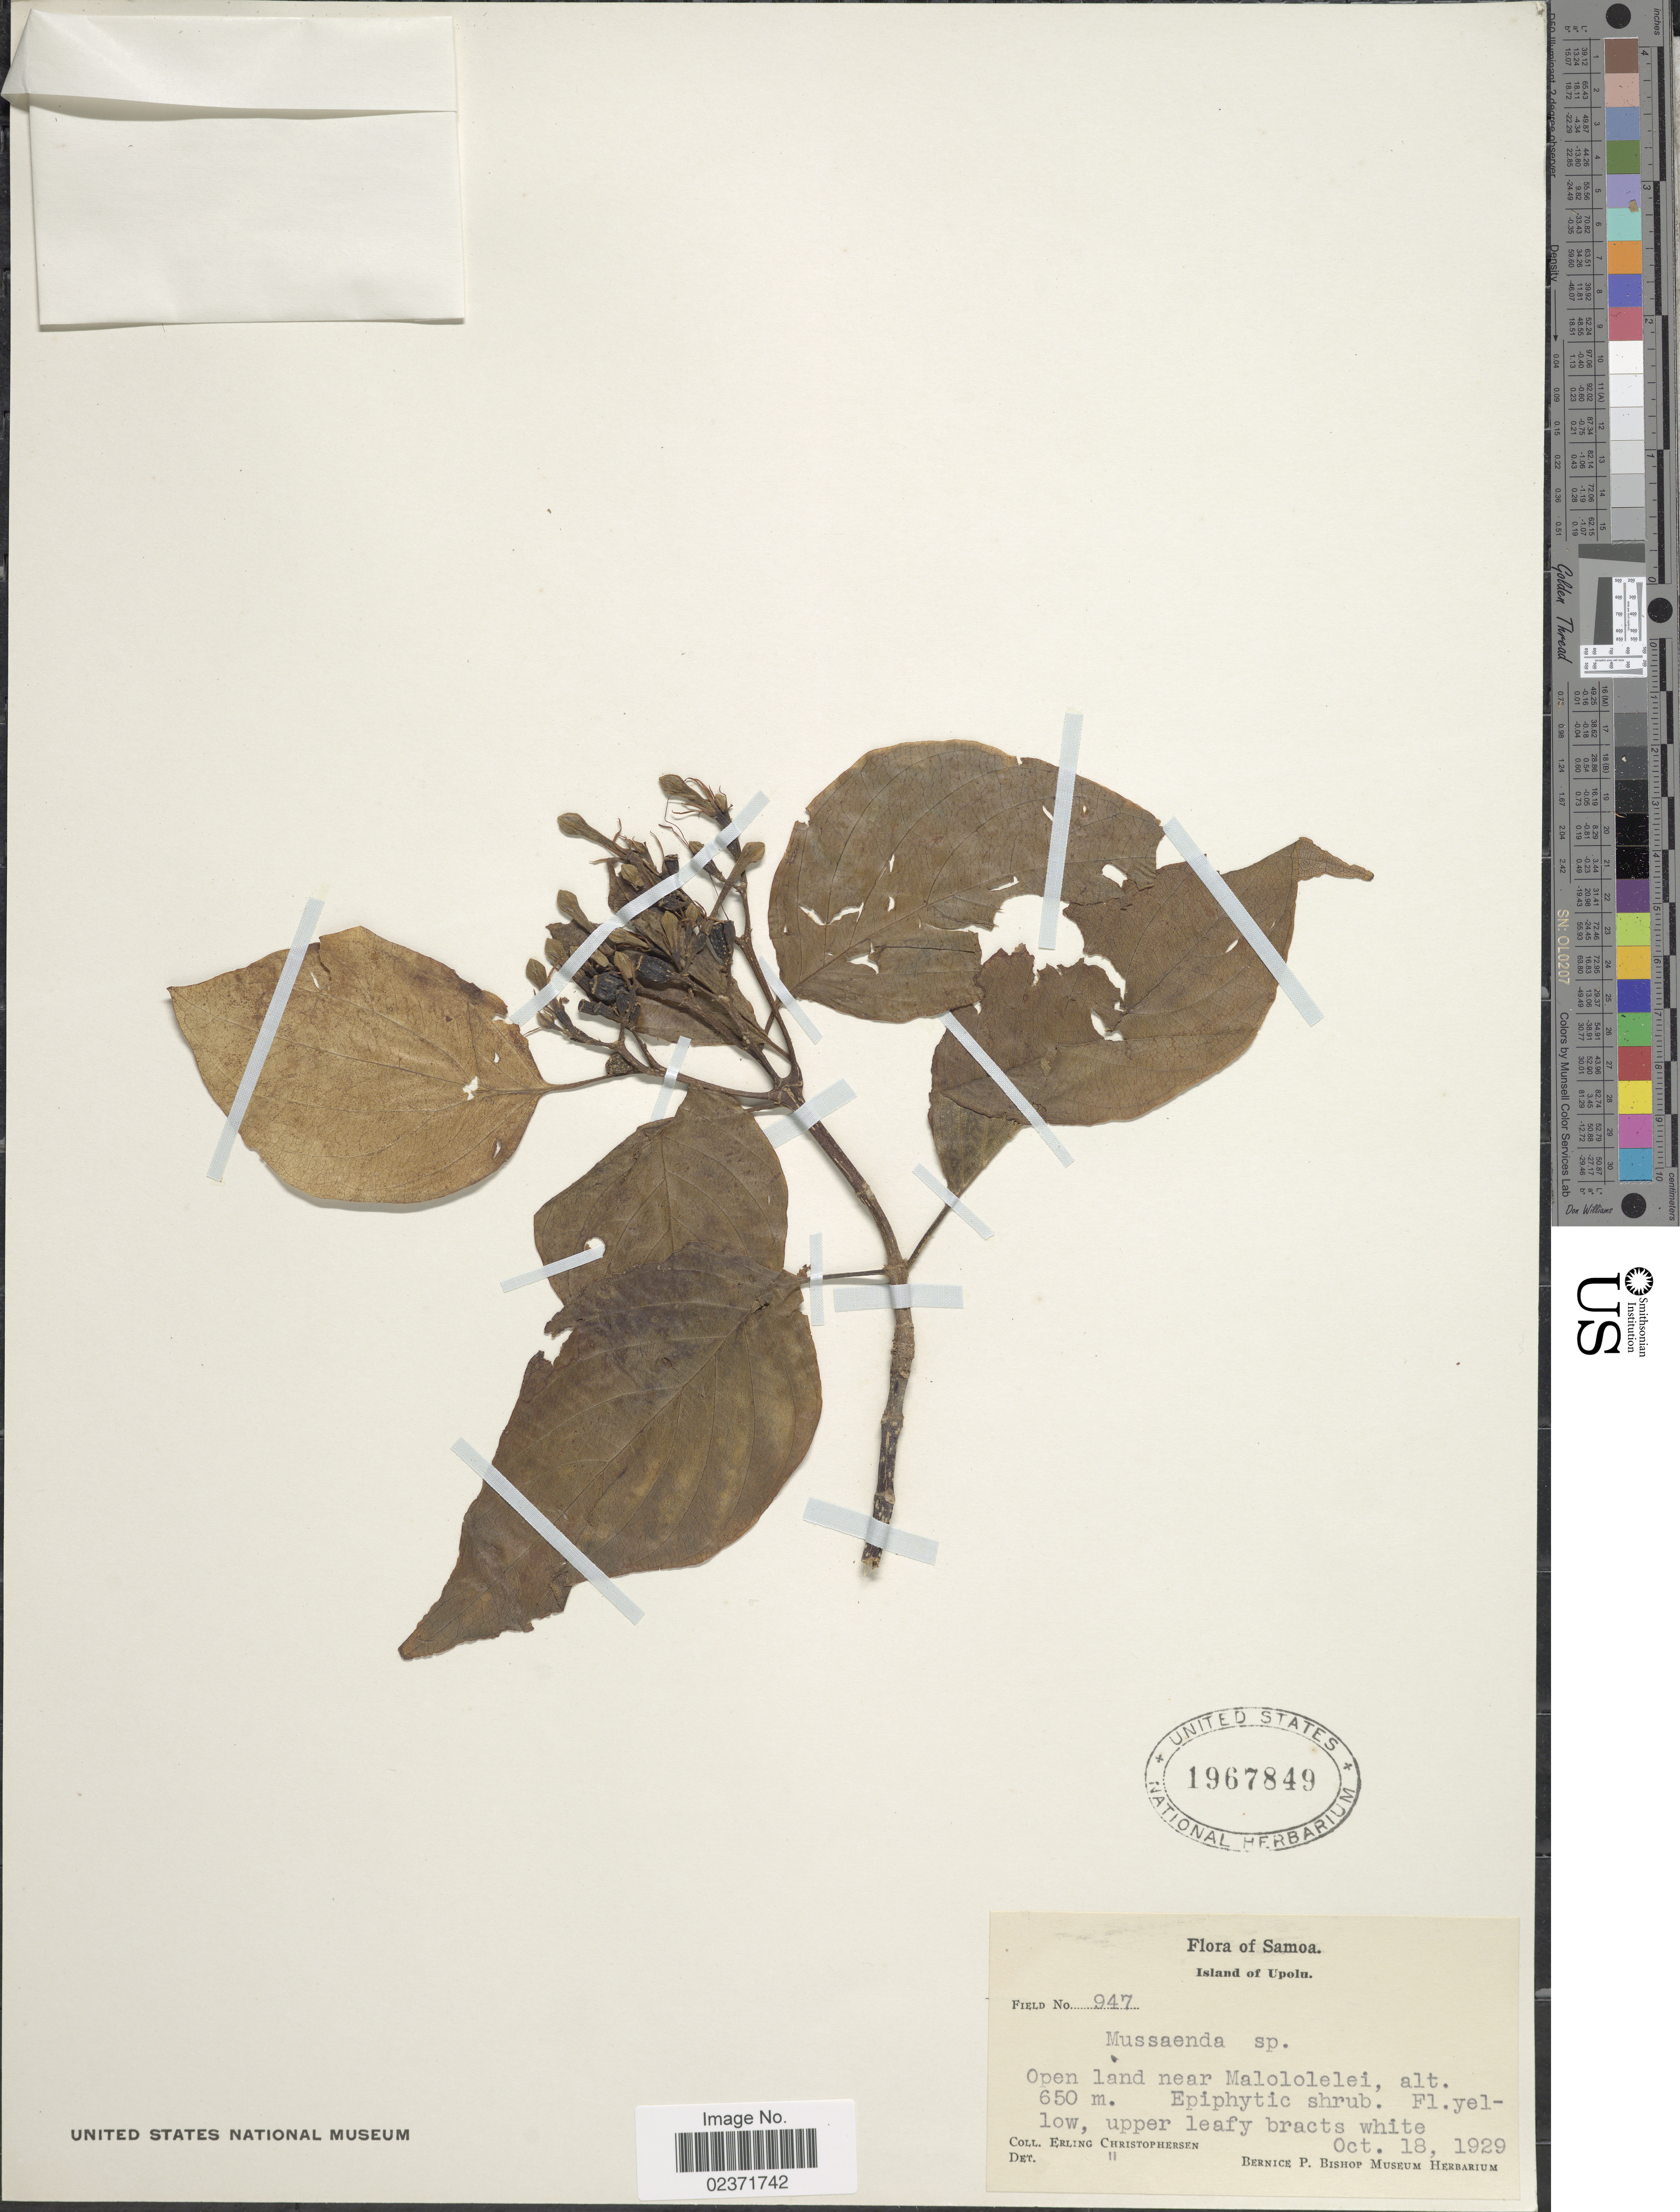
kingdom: Plantae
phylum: Tracheophyta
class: Magnoliopsida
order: Gentianales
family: Rubiaceae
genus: Mussaenda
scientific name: Mussaenda raiateensis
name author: J.W. Moore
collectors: E. Christophersen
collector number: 947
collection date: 1929-10-18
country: Samoa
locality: Samoa. Island of Upolu. Open land near Malololelei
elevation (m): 650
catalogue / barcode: US 1967849